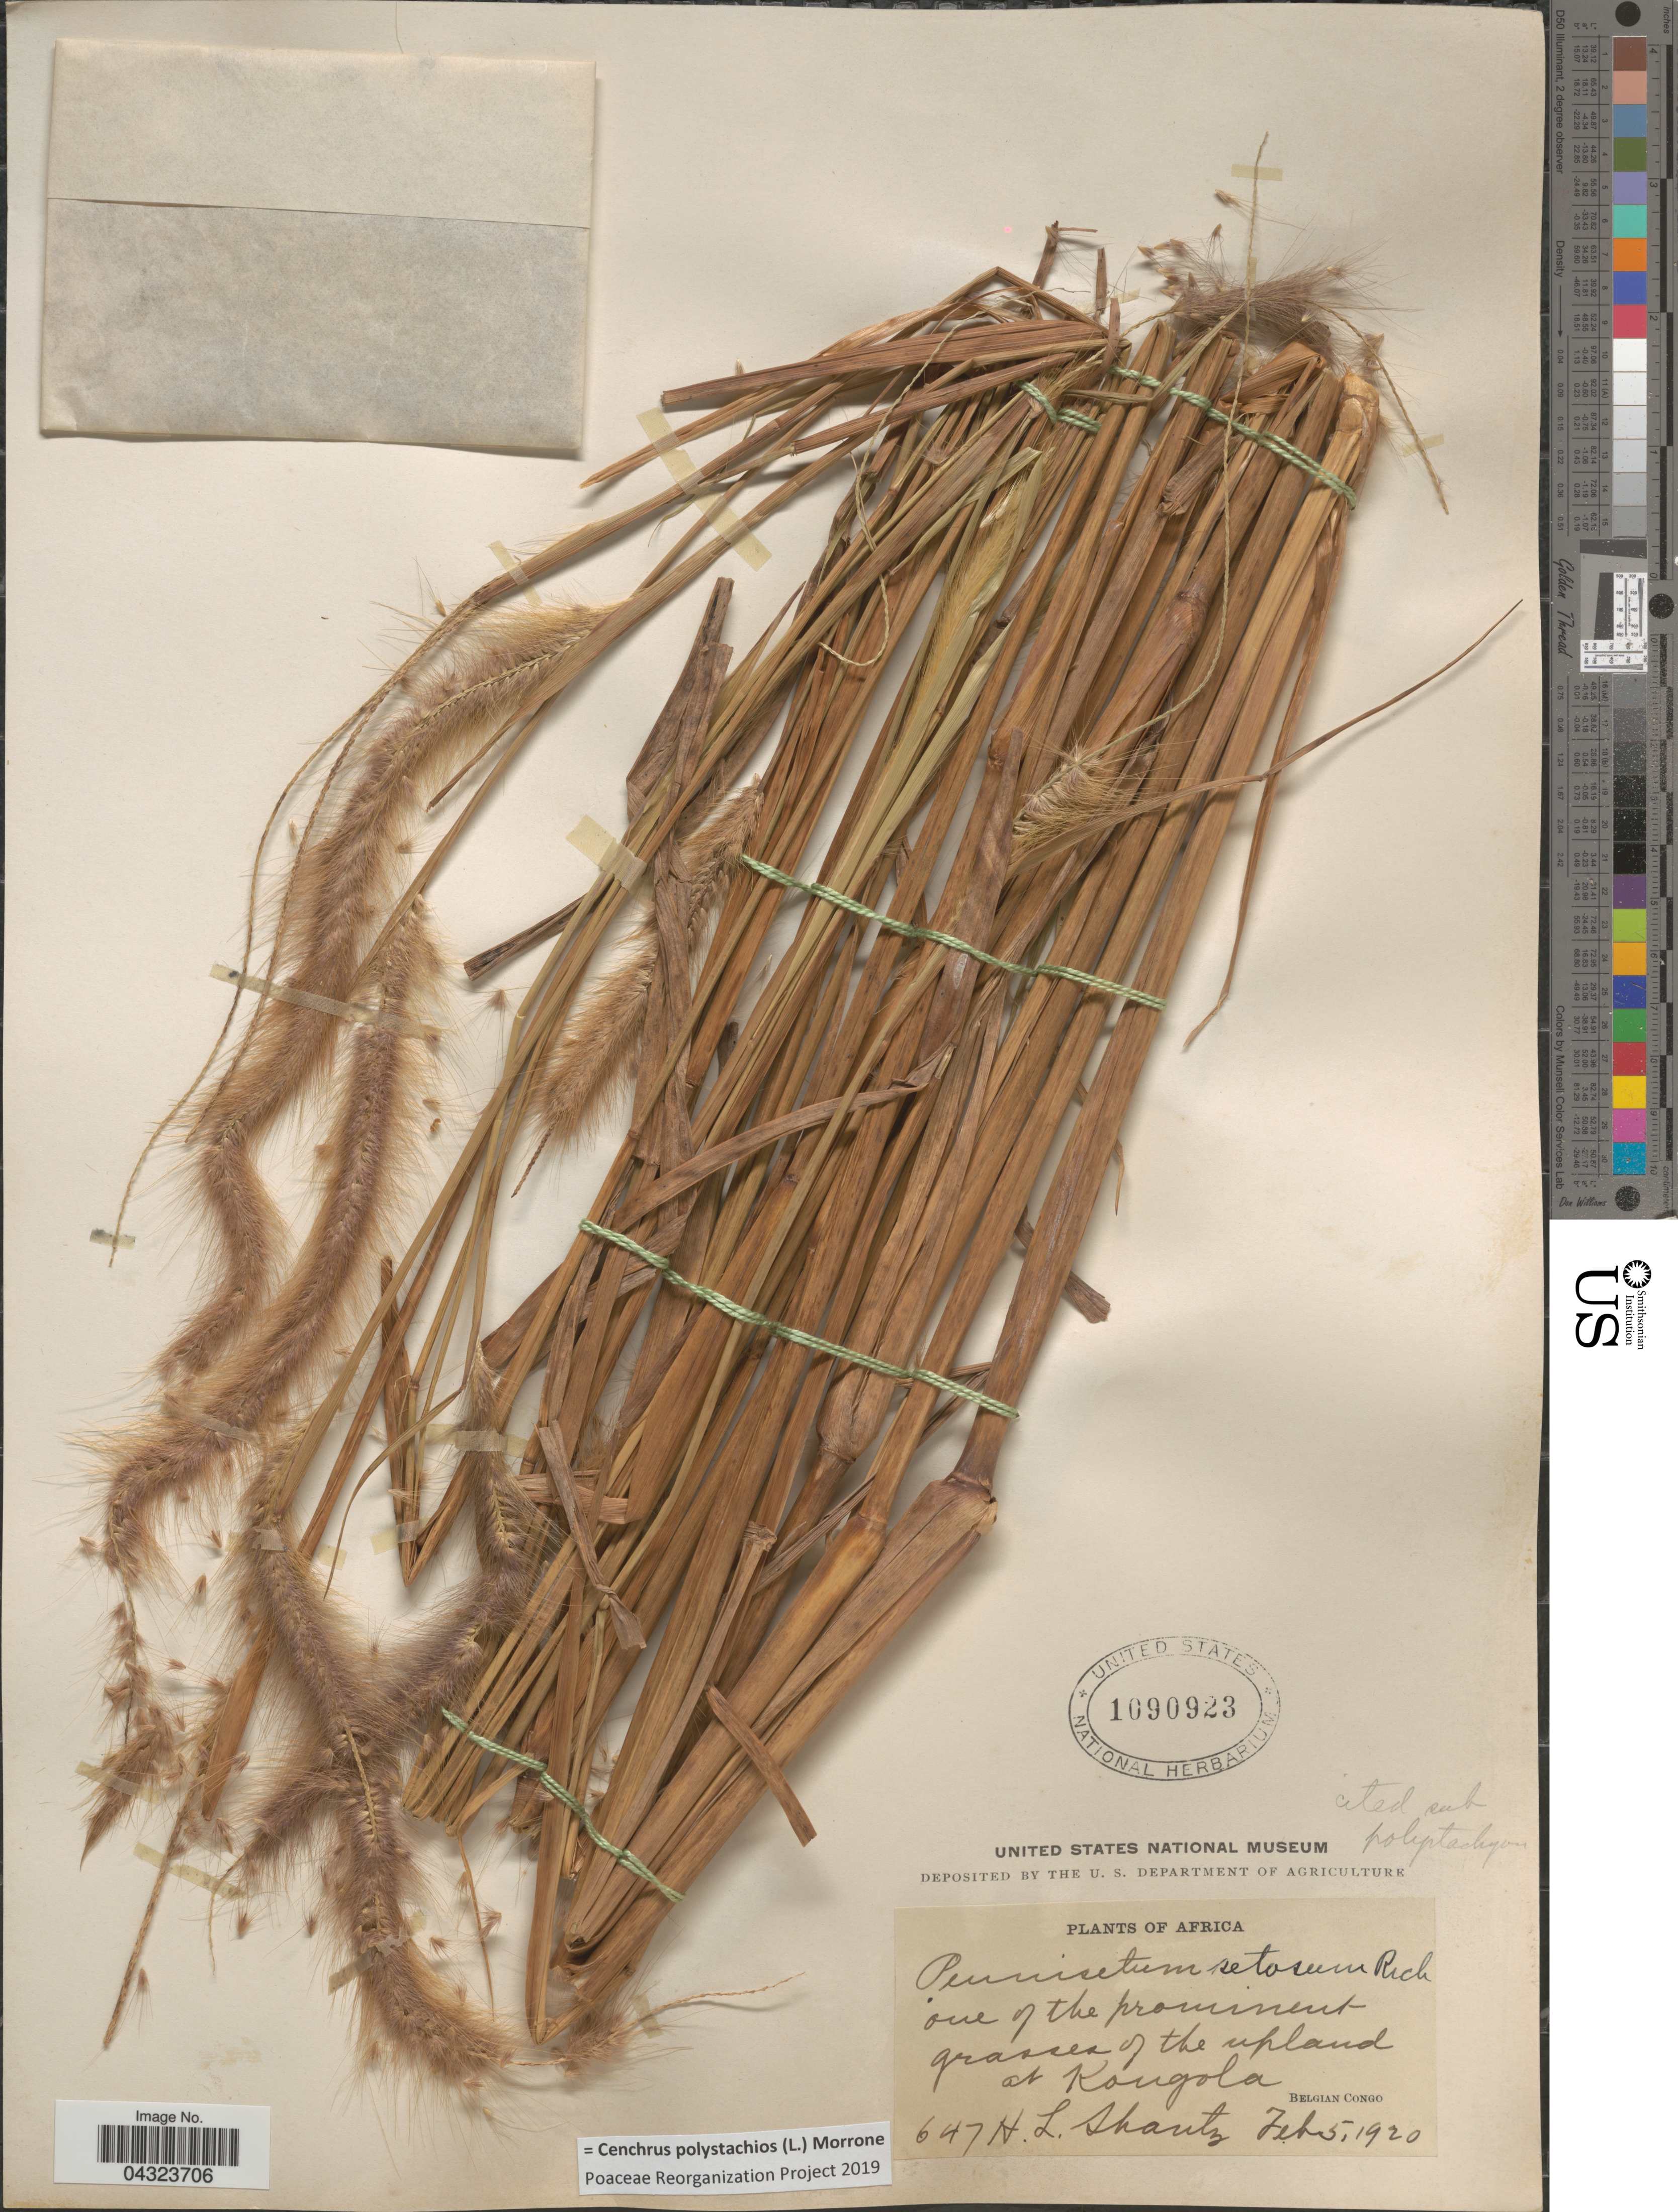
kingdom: Plantae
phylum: Tracheophyta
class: Liliopsida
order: Poales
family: Poaceae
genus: Cenchrus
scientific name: Cenchrus polystachios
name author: (L.) Morrone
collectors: H. Shantz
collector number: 647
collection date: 1920-02-05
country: Congo, Democratic Republic of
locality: One of the prominent grasses of the upland at Kongola. Belgian Congo.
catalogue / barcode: US 1090923